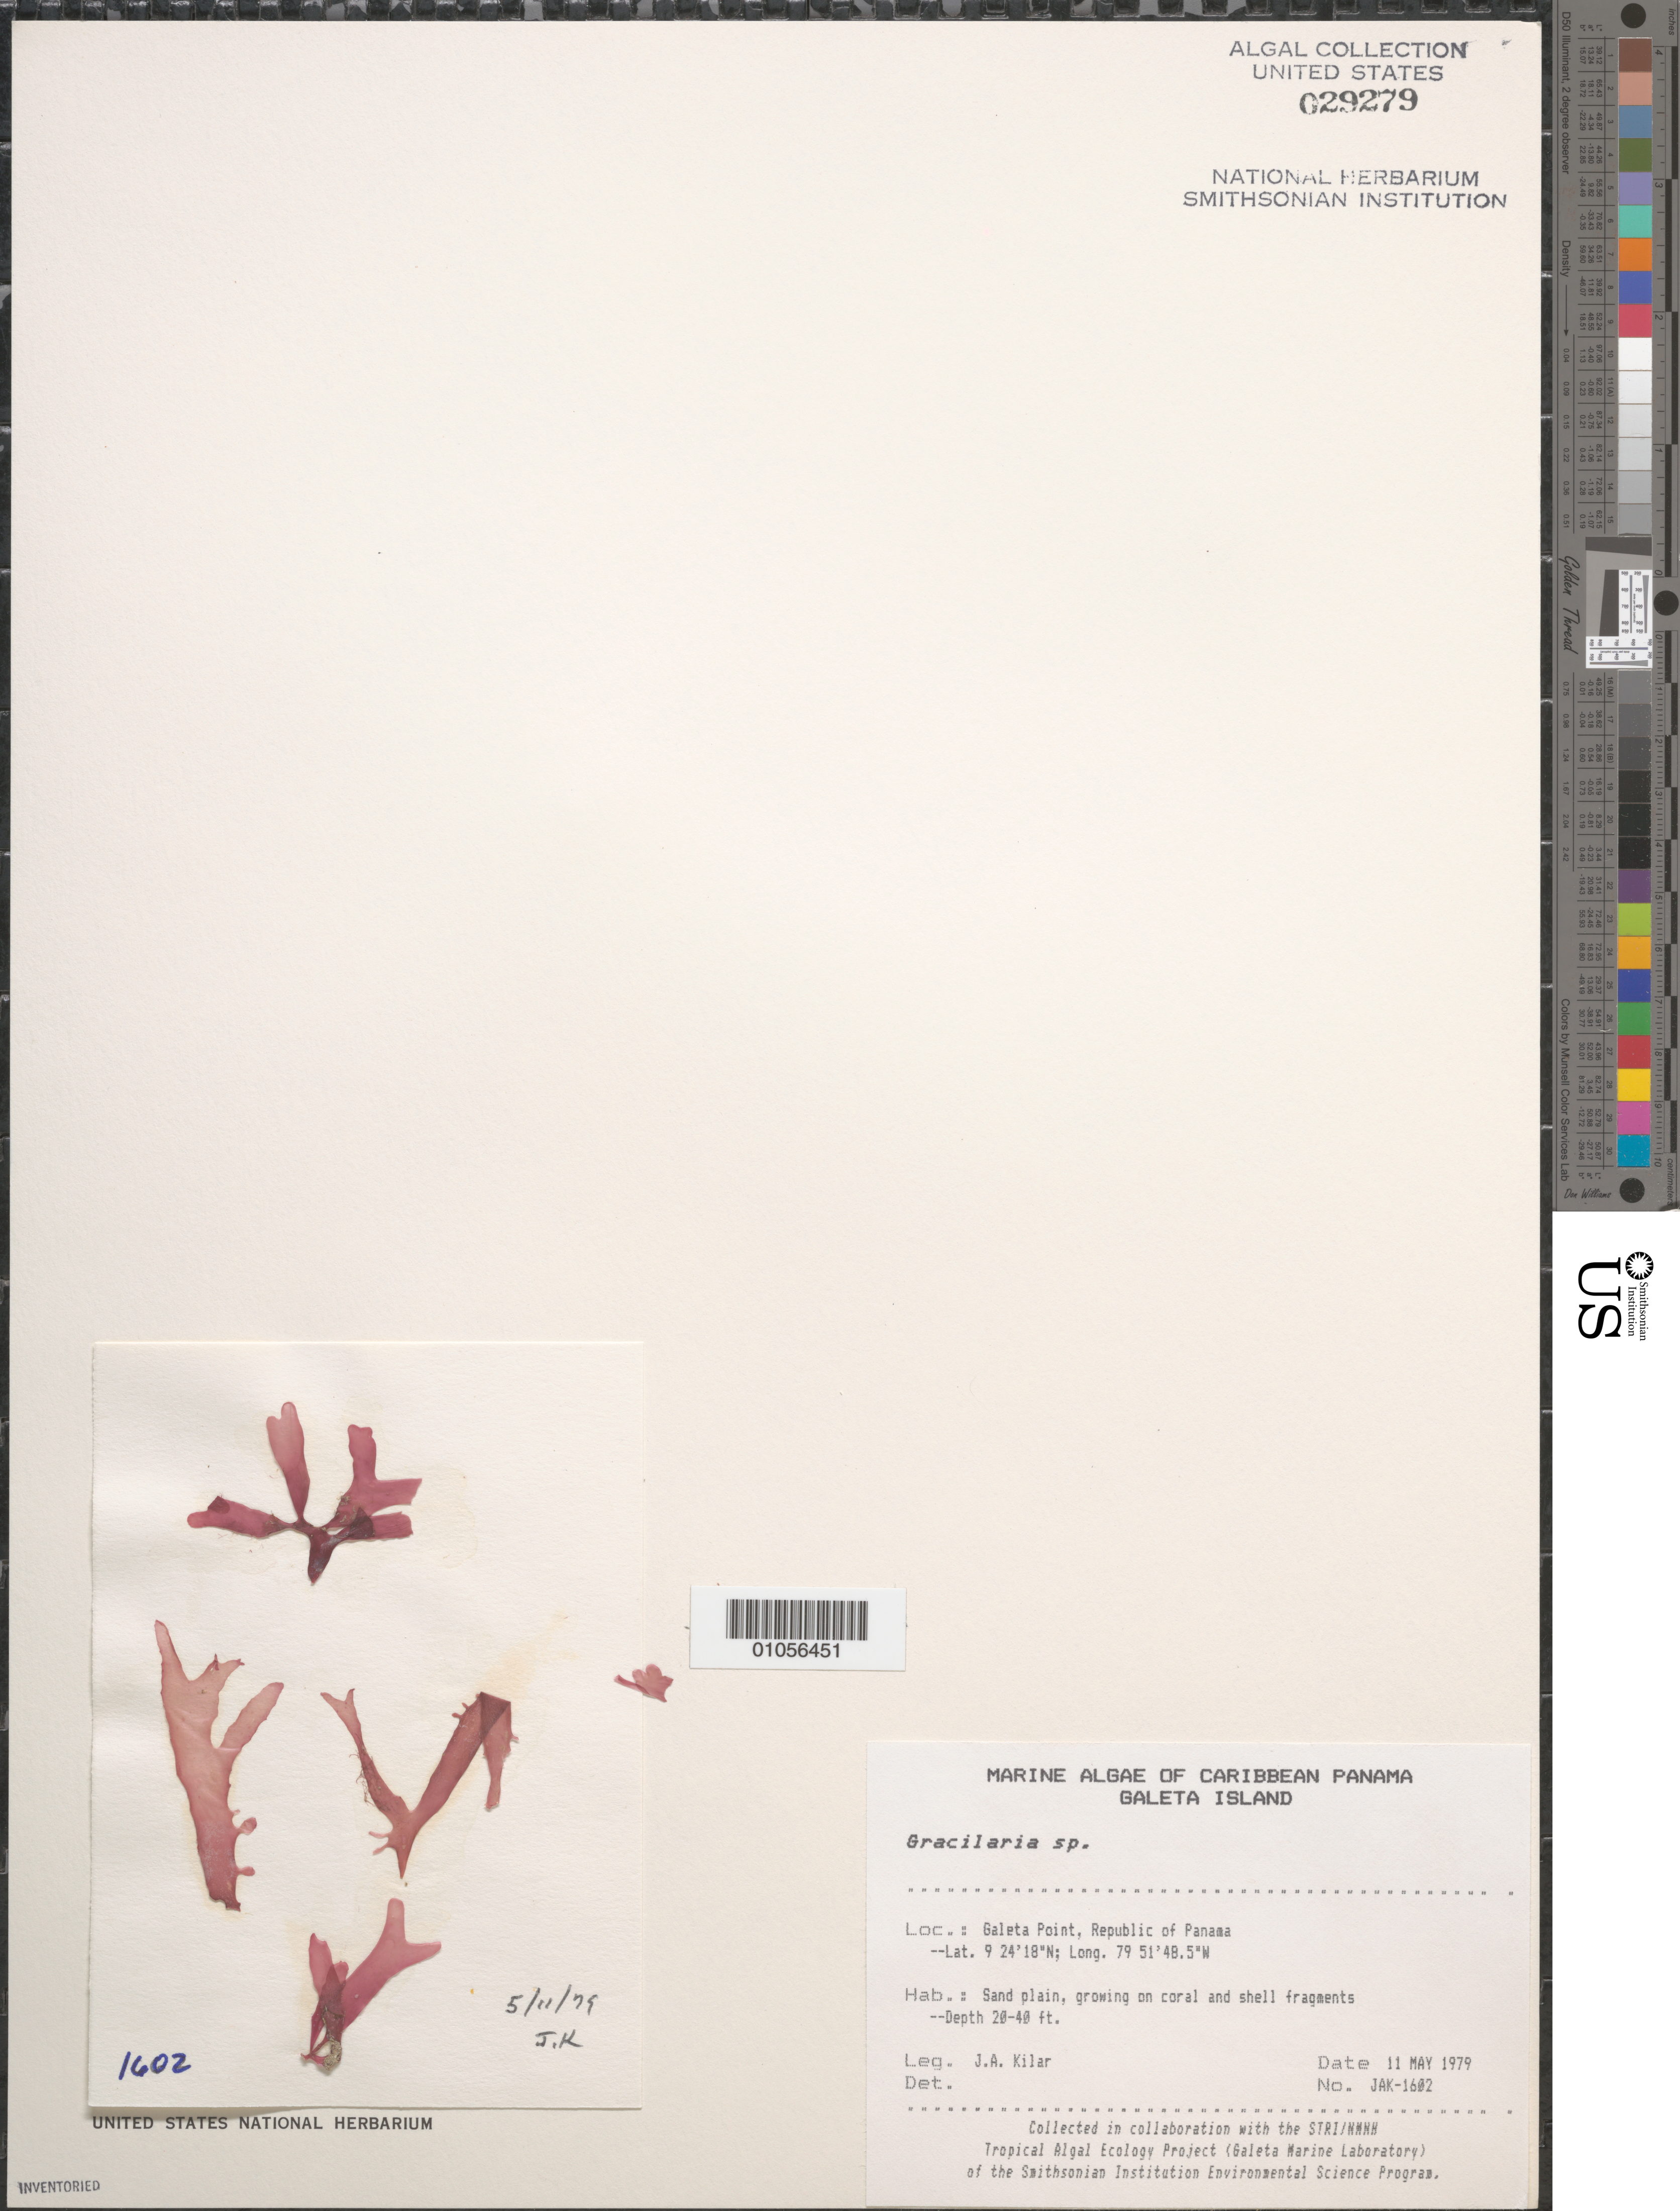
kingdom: Plantae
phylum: Rhodophyta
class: Florideophyceae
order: Gracilariales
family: Gracilariaceae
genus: Gracilaria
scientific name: Gracilaria sp.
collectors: J. A. Kilar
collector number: JAK-1602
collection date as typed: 11 May 1979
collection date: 1979-05-11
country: Panama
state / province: Colón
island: Galeta Island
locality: Galeta Point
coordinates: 9 24' 18" N, 79 51' 48.5" W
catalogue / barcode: US 29279